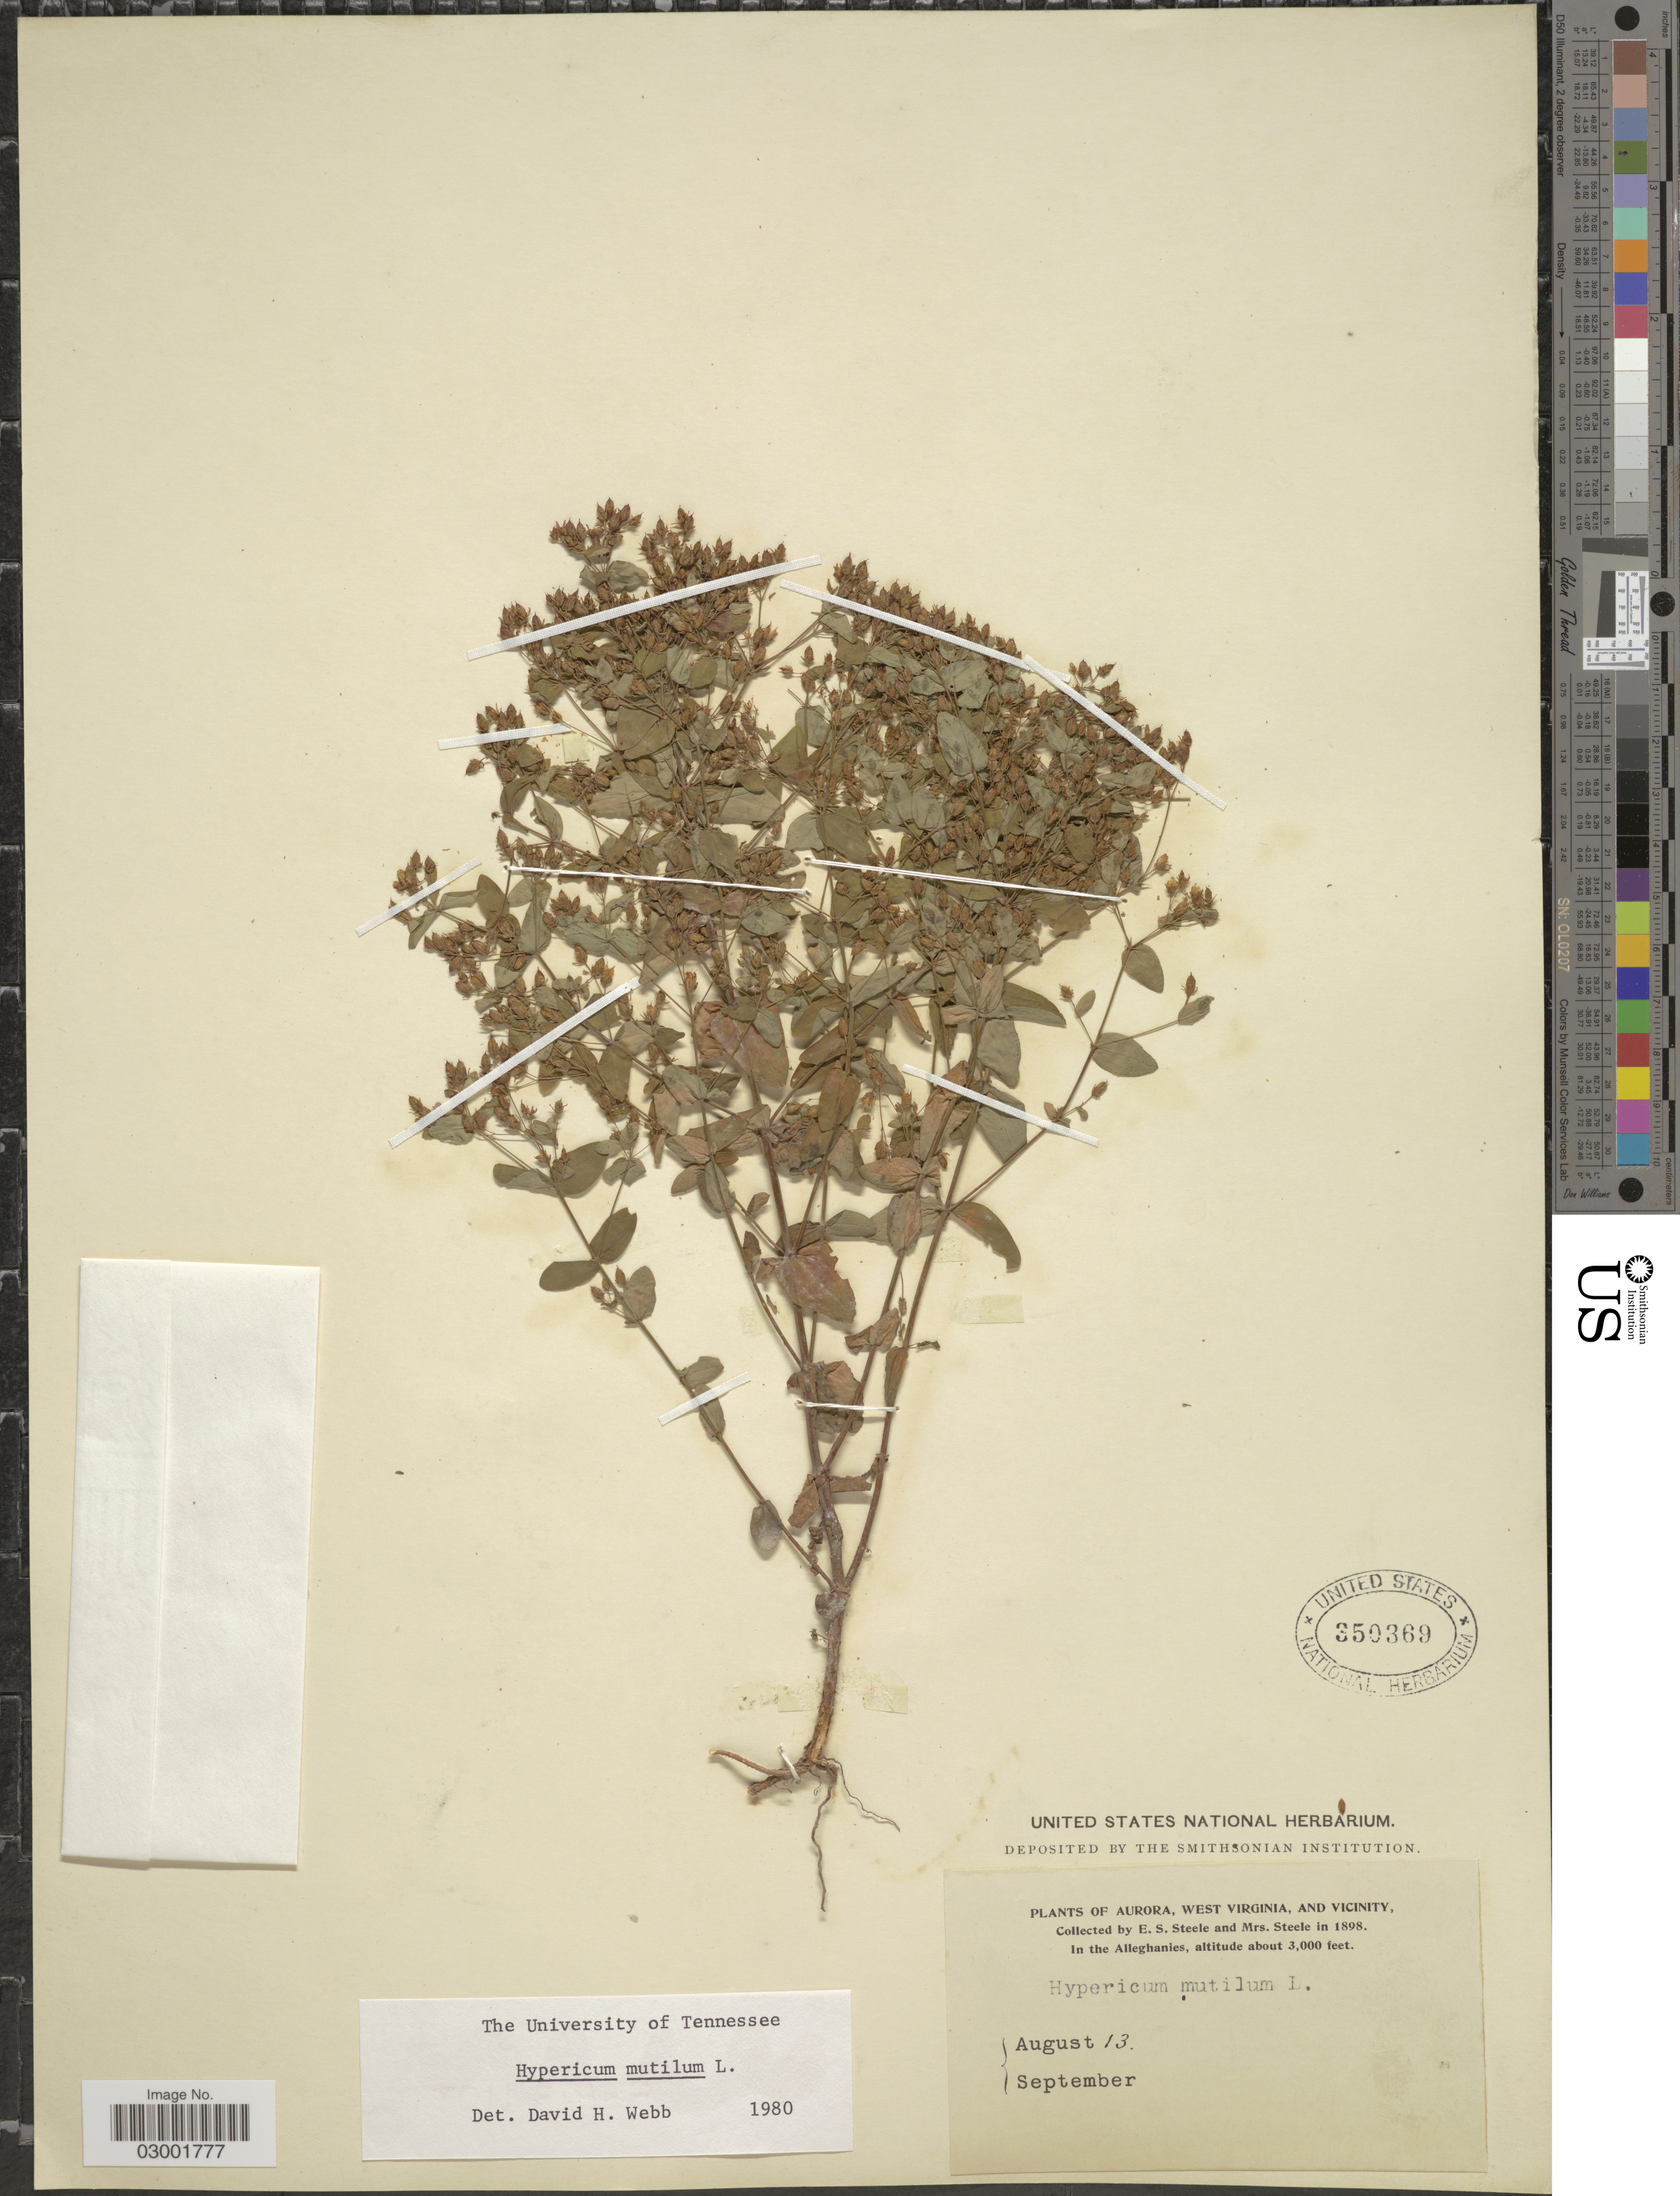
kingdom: Plantae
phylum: Tracheophyta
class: Magnoliopsida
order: Malpighiales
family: Hypericaceae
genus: Hypericum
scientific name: Hypericum mutilum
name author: L.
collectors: E. Steele & Mrs. E. S. Steele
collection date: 1898-08-13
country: United States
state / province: West Virginia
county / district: Preston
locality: Aurora, West Virginia, and Vicinity. In the Alleghanies.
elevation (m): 914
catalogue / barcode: US 350369